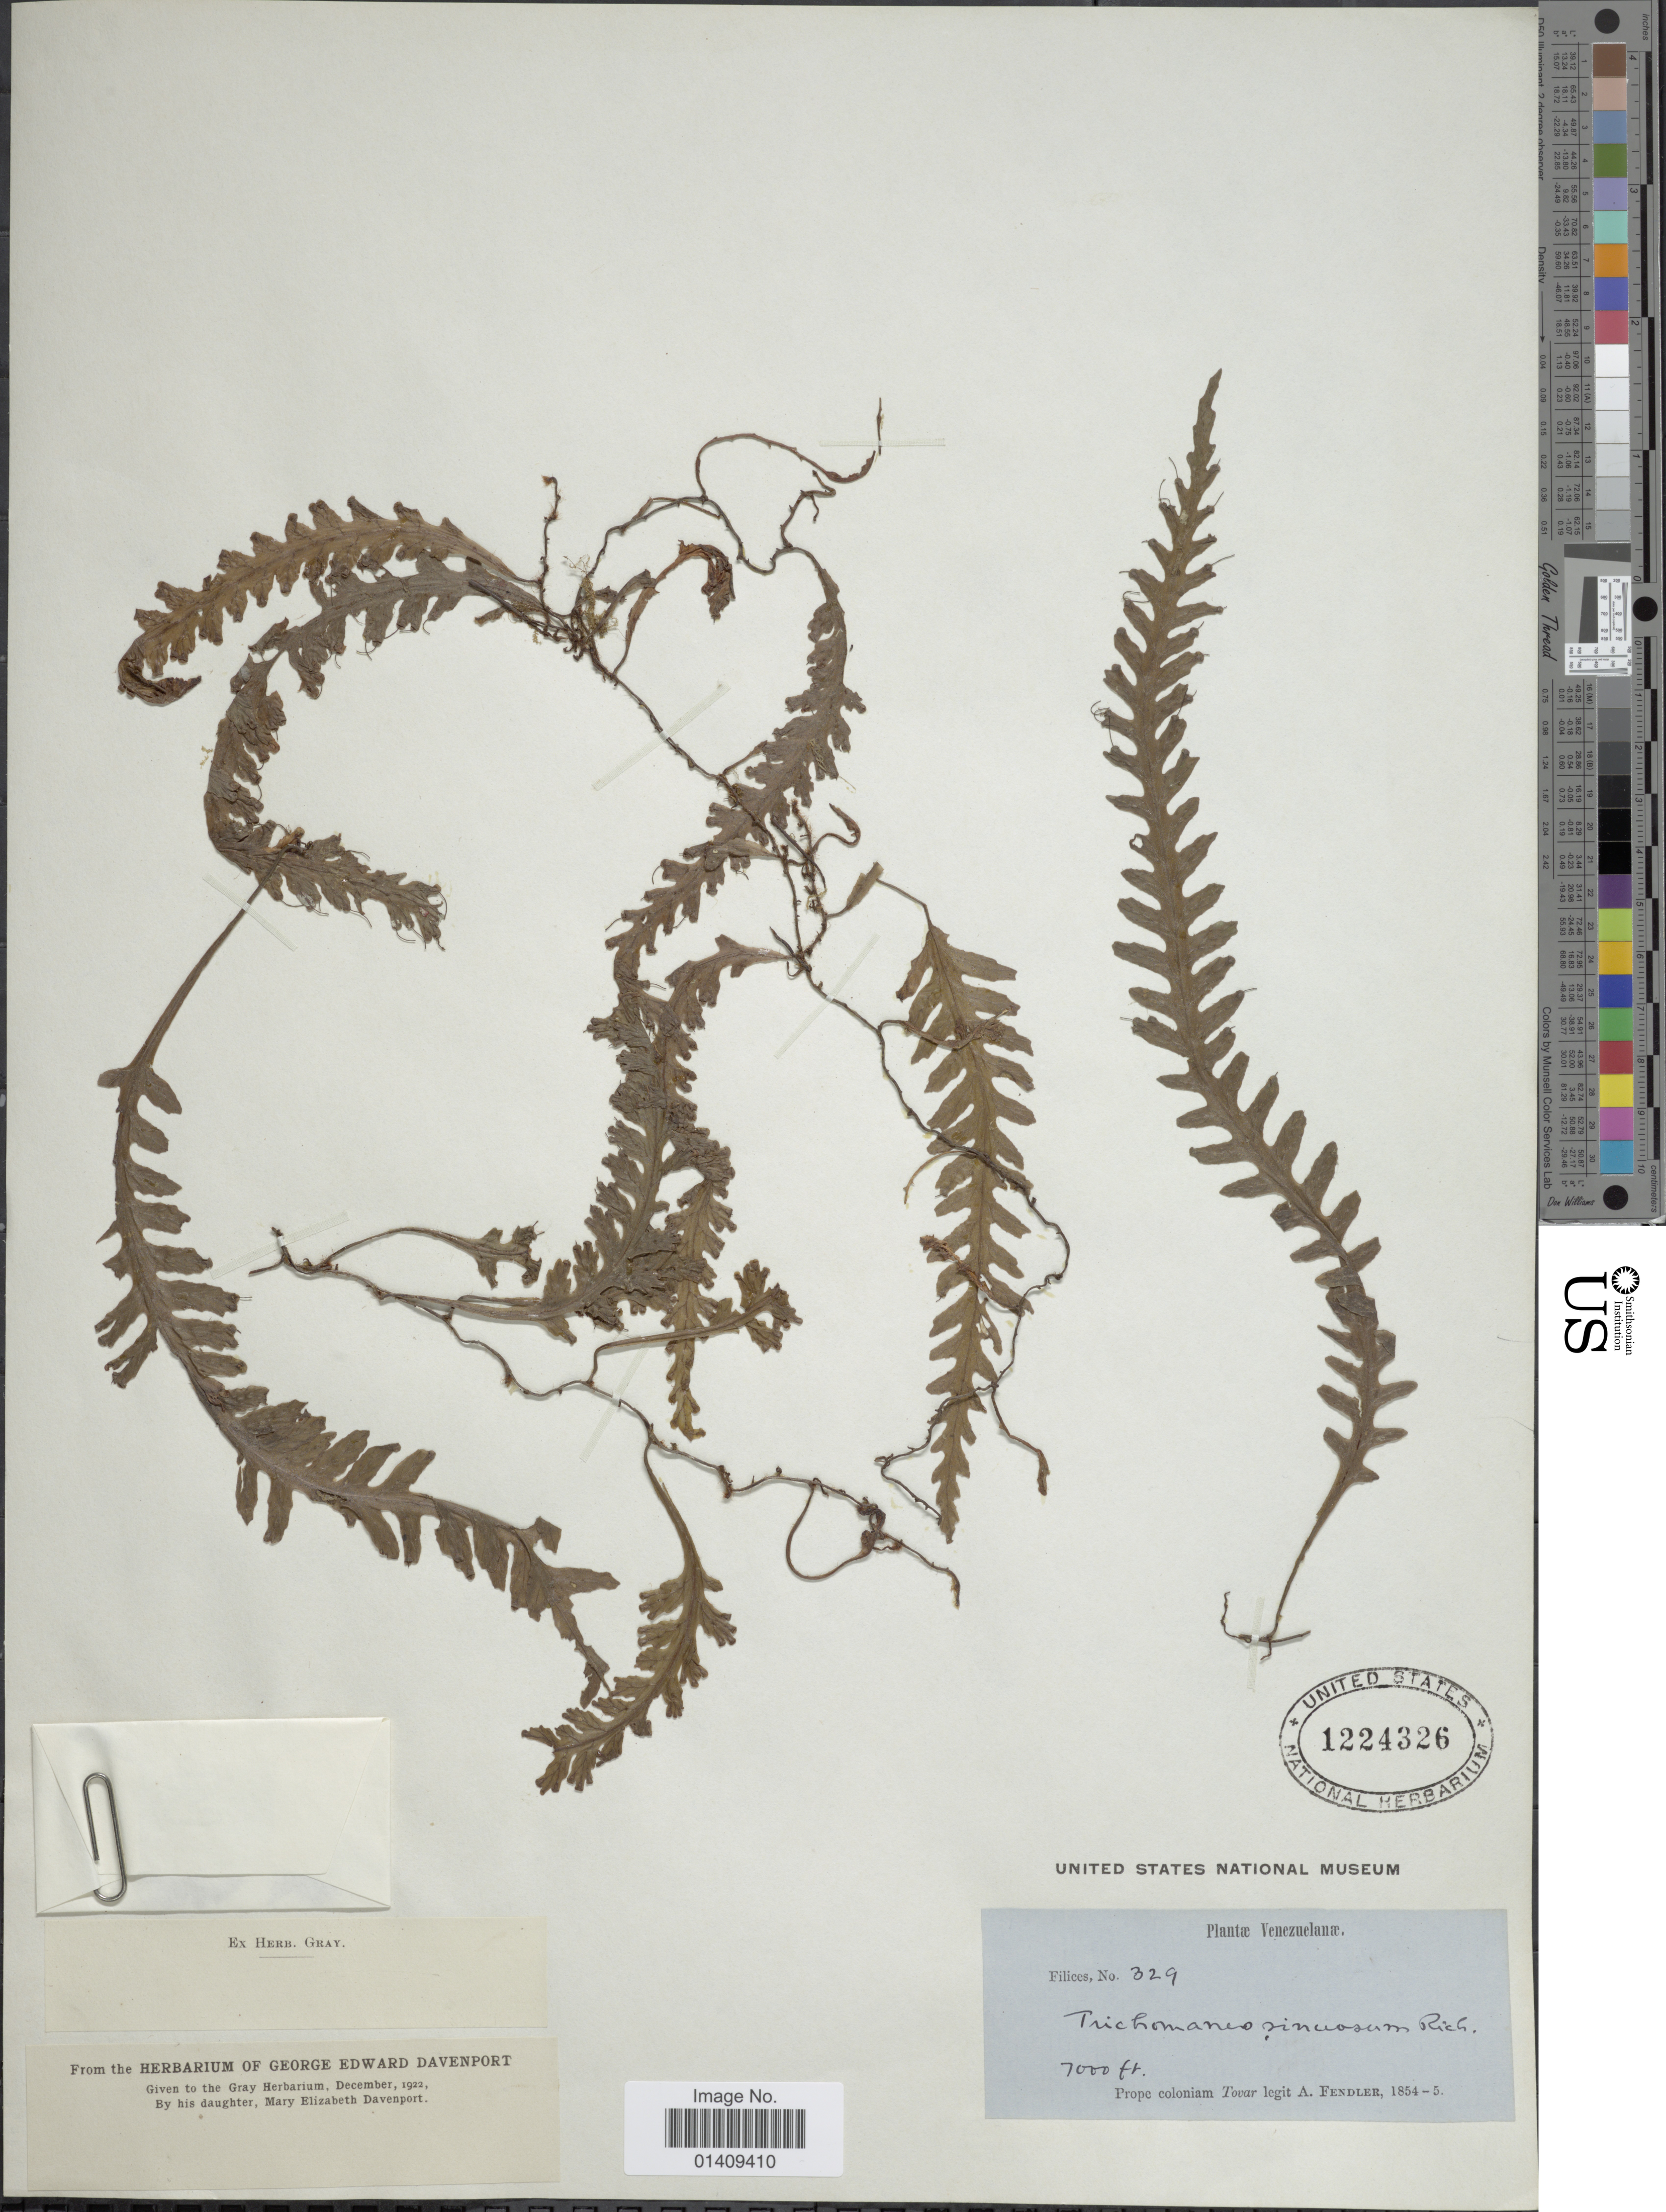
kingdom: Plantae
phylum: Tracheophyta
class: Polypodiopsida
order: Hymenophyllales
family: Hymenophyllaceae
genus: Trichomanes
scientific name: Trichomanes polypodioides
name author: L.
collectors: A. Fendler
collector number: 329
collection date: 1854/1855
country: Venezuela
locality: Prope colonian Tovar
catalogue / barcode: US 1224326